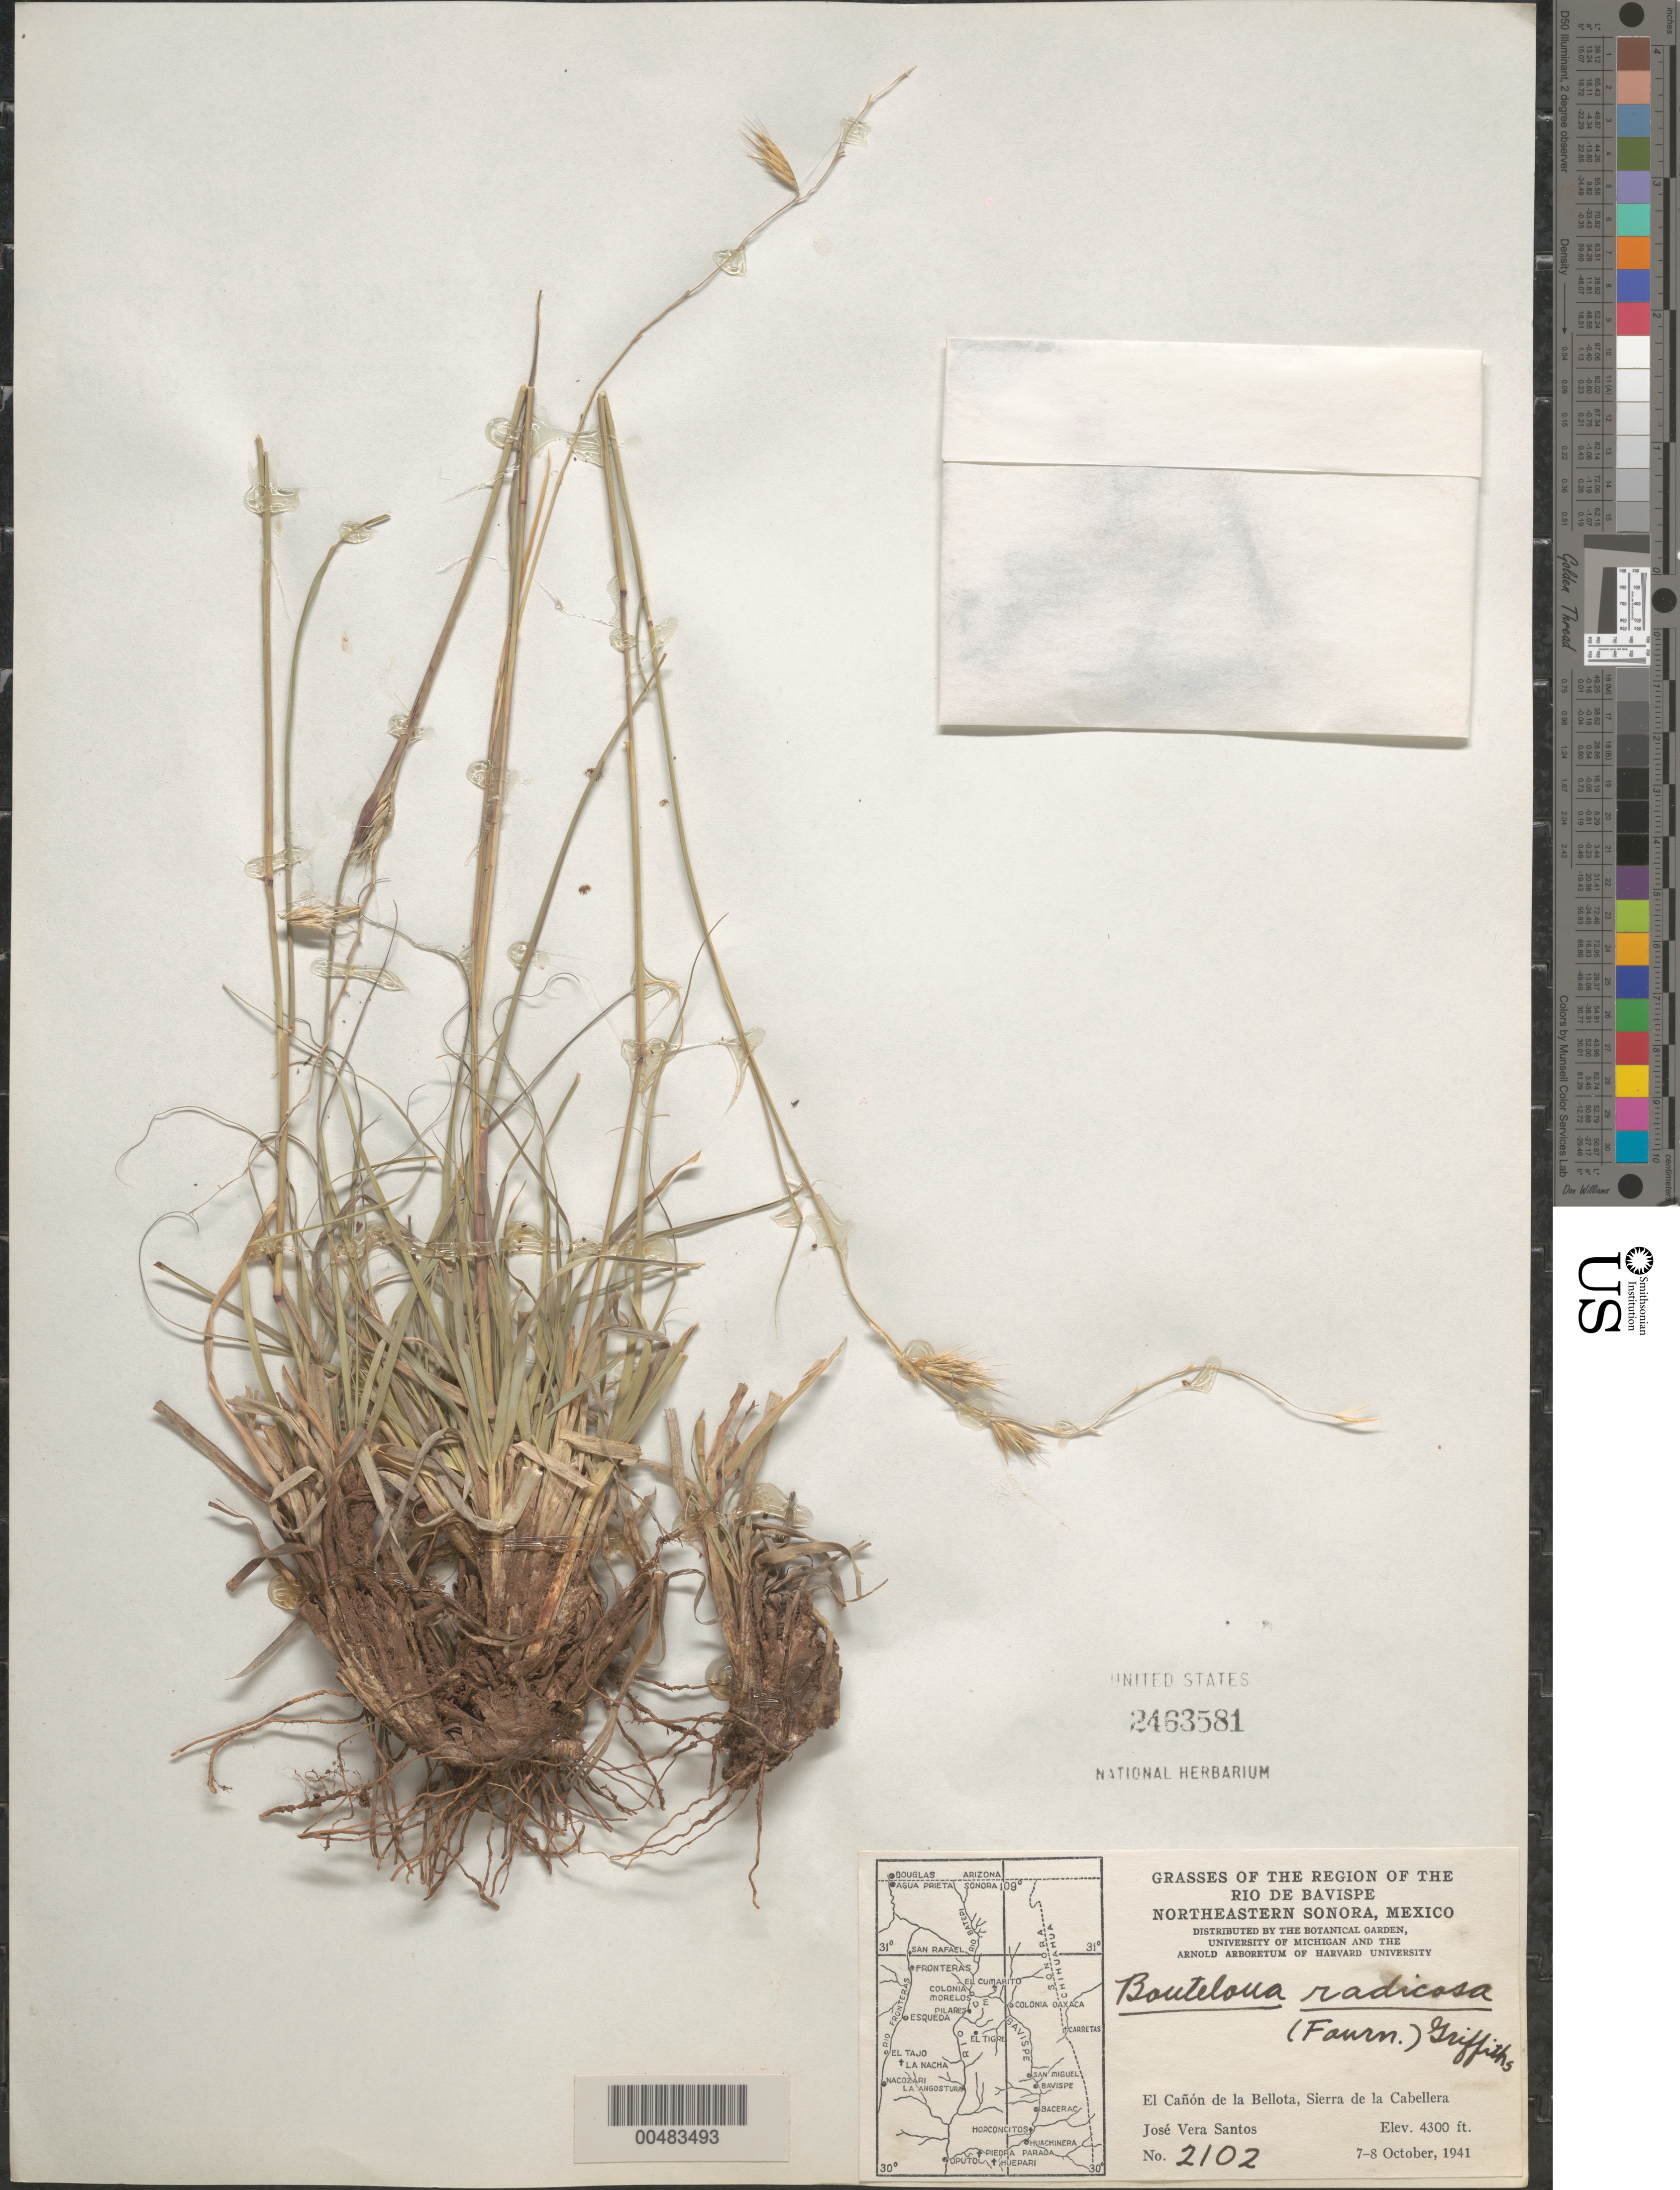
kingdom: Plantae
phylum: Tracheophyta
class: Liliopsida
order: Poales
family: Poaceae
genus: Bouteloua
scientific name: Bouteloua radicosa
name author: (E. Fourn.) Griffiths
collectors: J. V. Santos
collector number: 2102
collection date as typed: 7 Oct 1941 to 8 Oct 1941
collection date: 1941-10-07/1941-10-08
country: Mexico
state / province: Sonora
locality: Region of the Rio de Bavispe, NE Sonora, El Cañón de la Bellota, Sierra de la Cabellera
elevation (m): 1311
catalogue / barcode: US 2463581